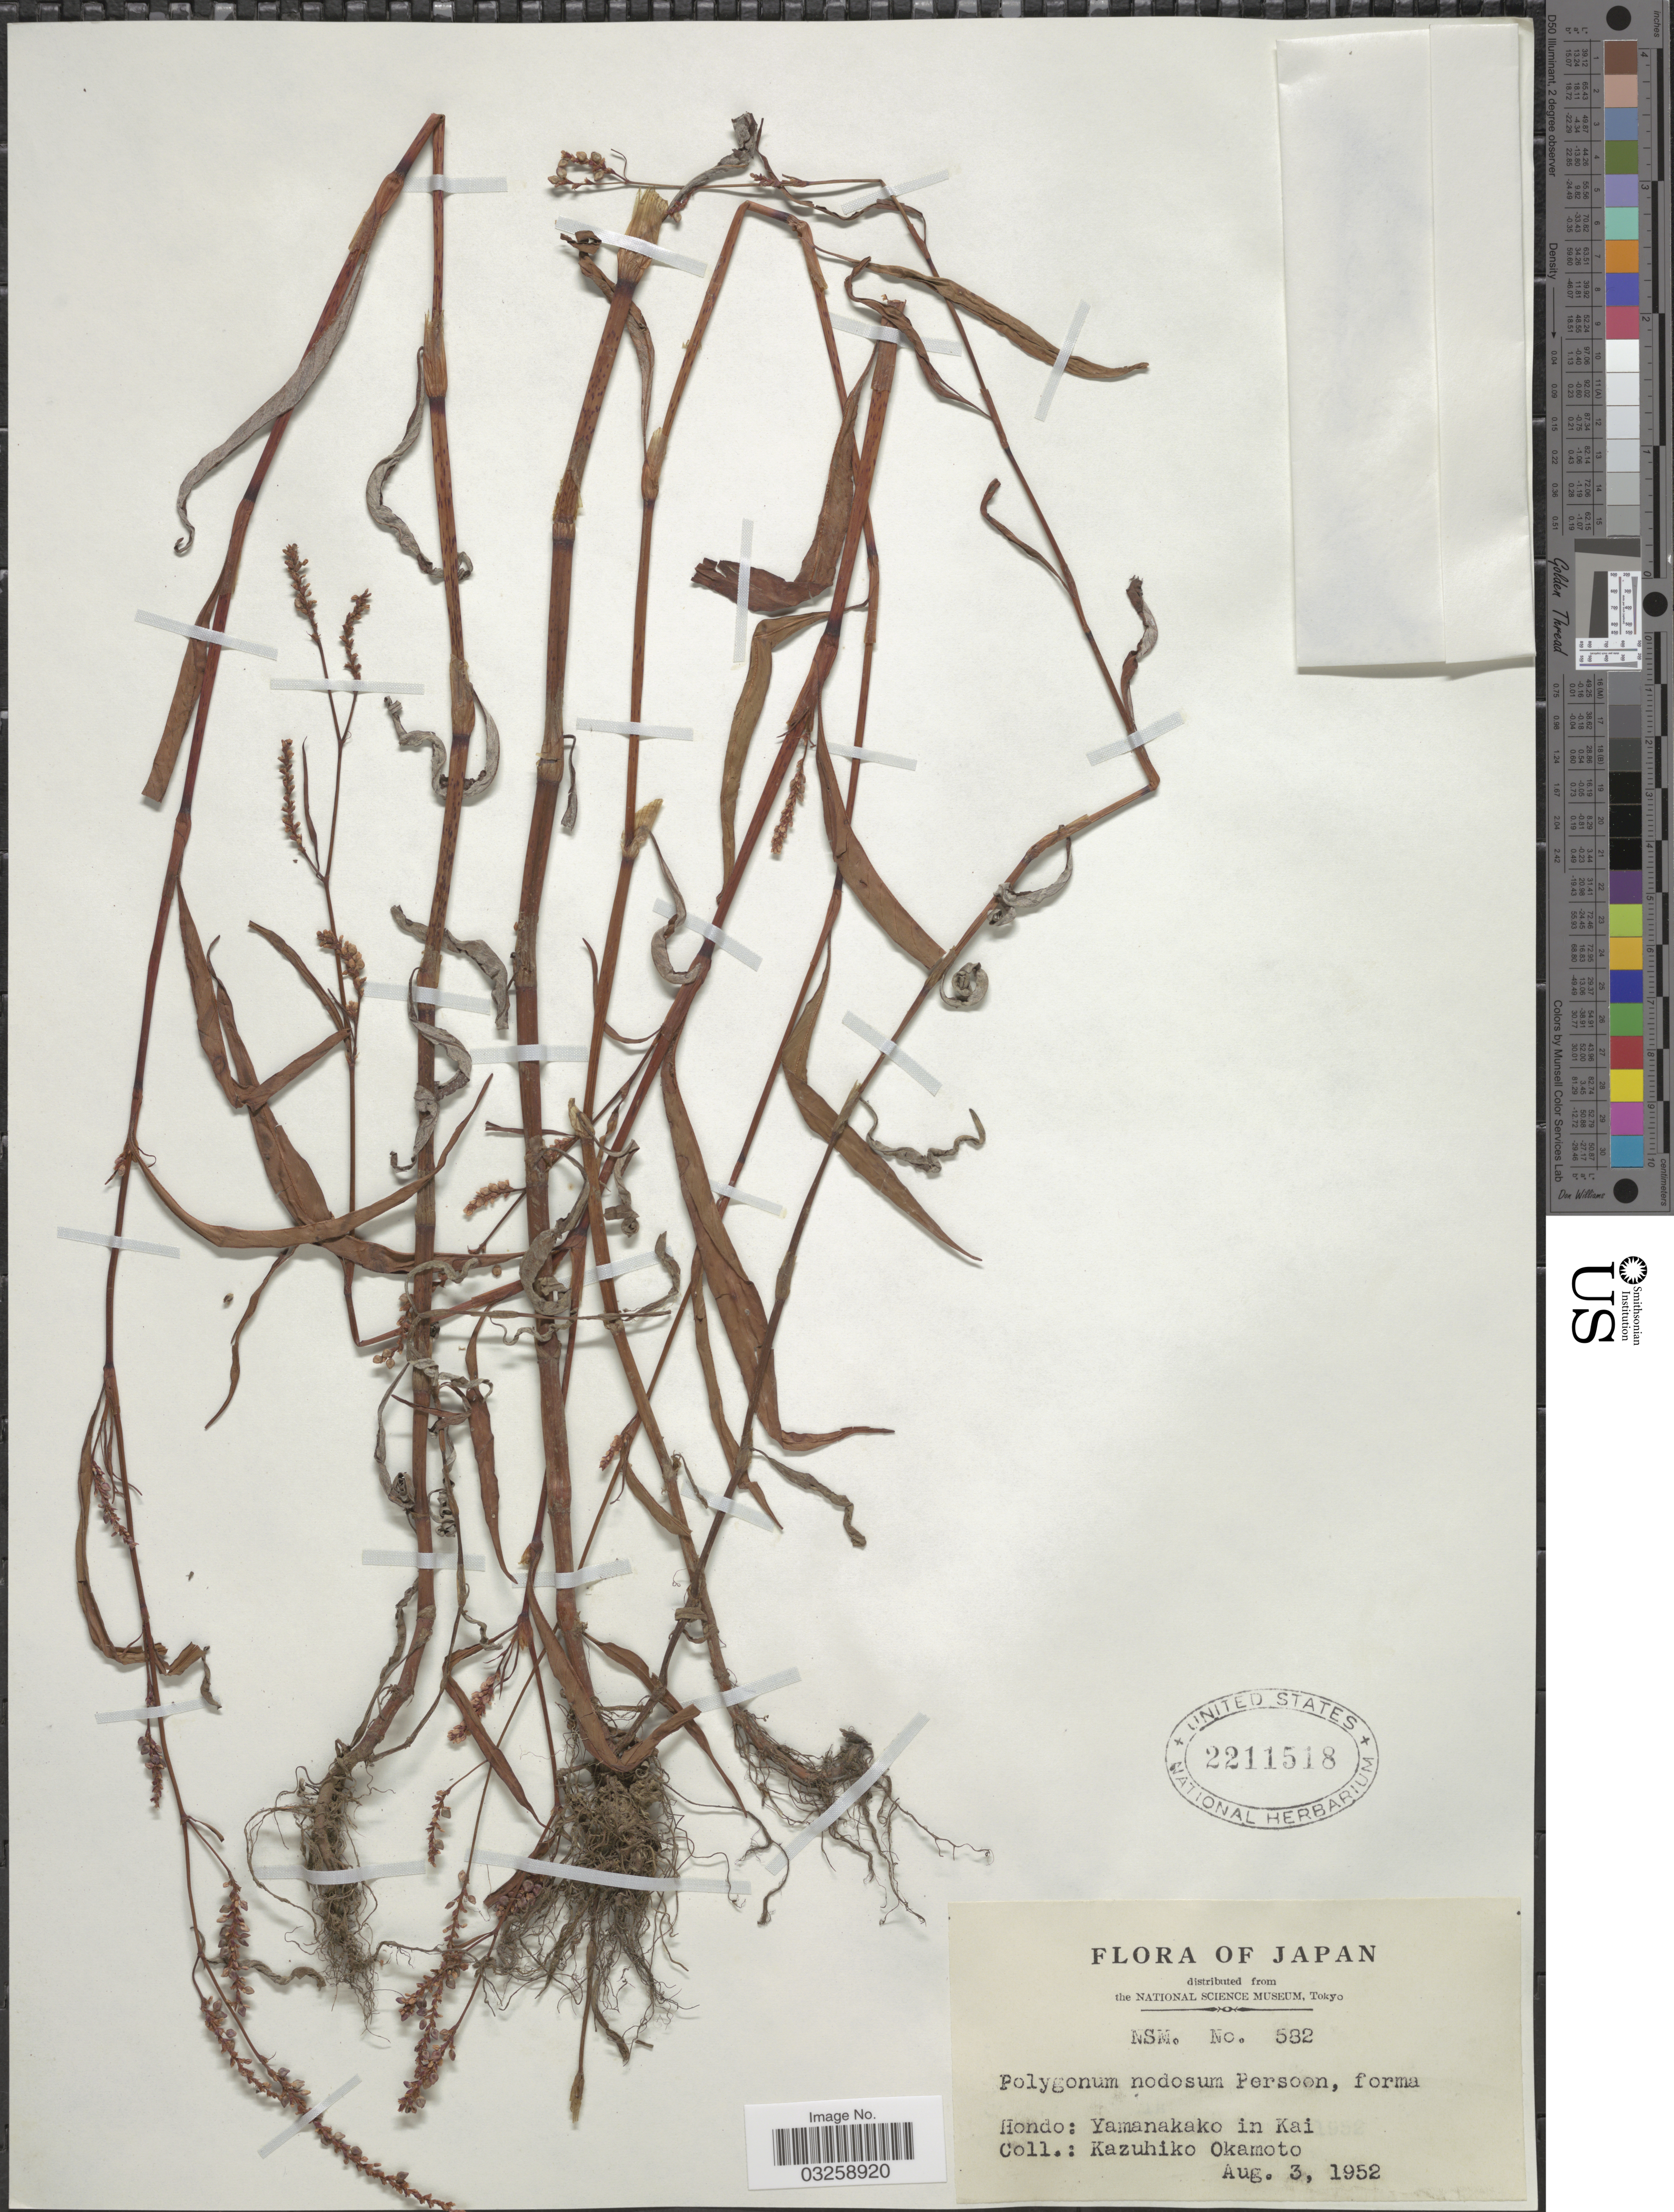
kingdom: Plantae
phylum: Tracheophyta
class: Magnoliopsida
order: Caryophyllales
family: Polygonaceae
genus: Polygonum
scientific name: Polygonum nodosum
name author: Pers.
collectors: K. Okamoto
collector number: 582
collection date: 1952-08-03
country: Japan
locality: Hondo: Yamanakako in Kai.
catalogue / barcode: US 2211518